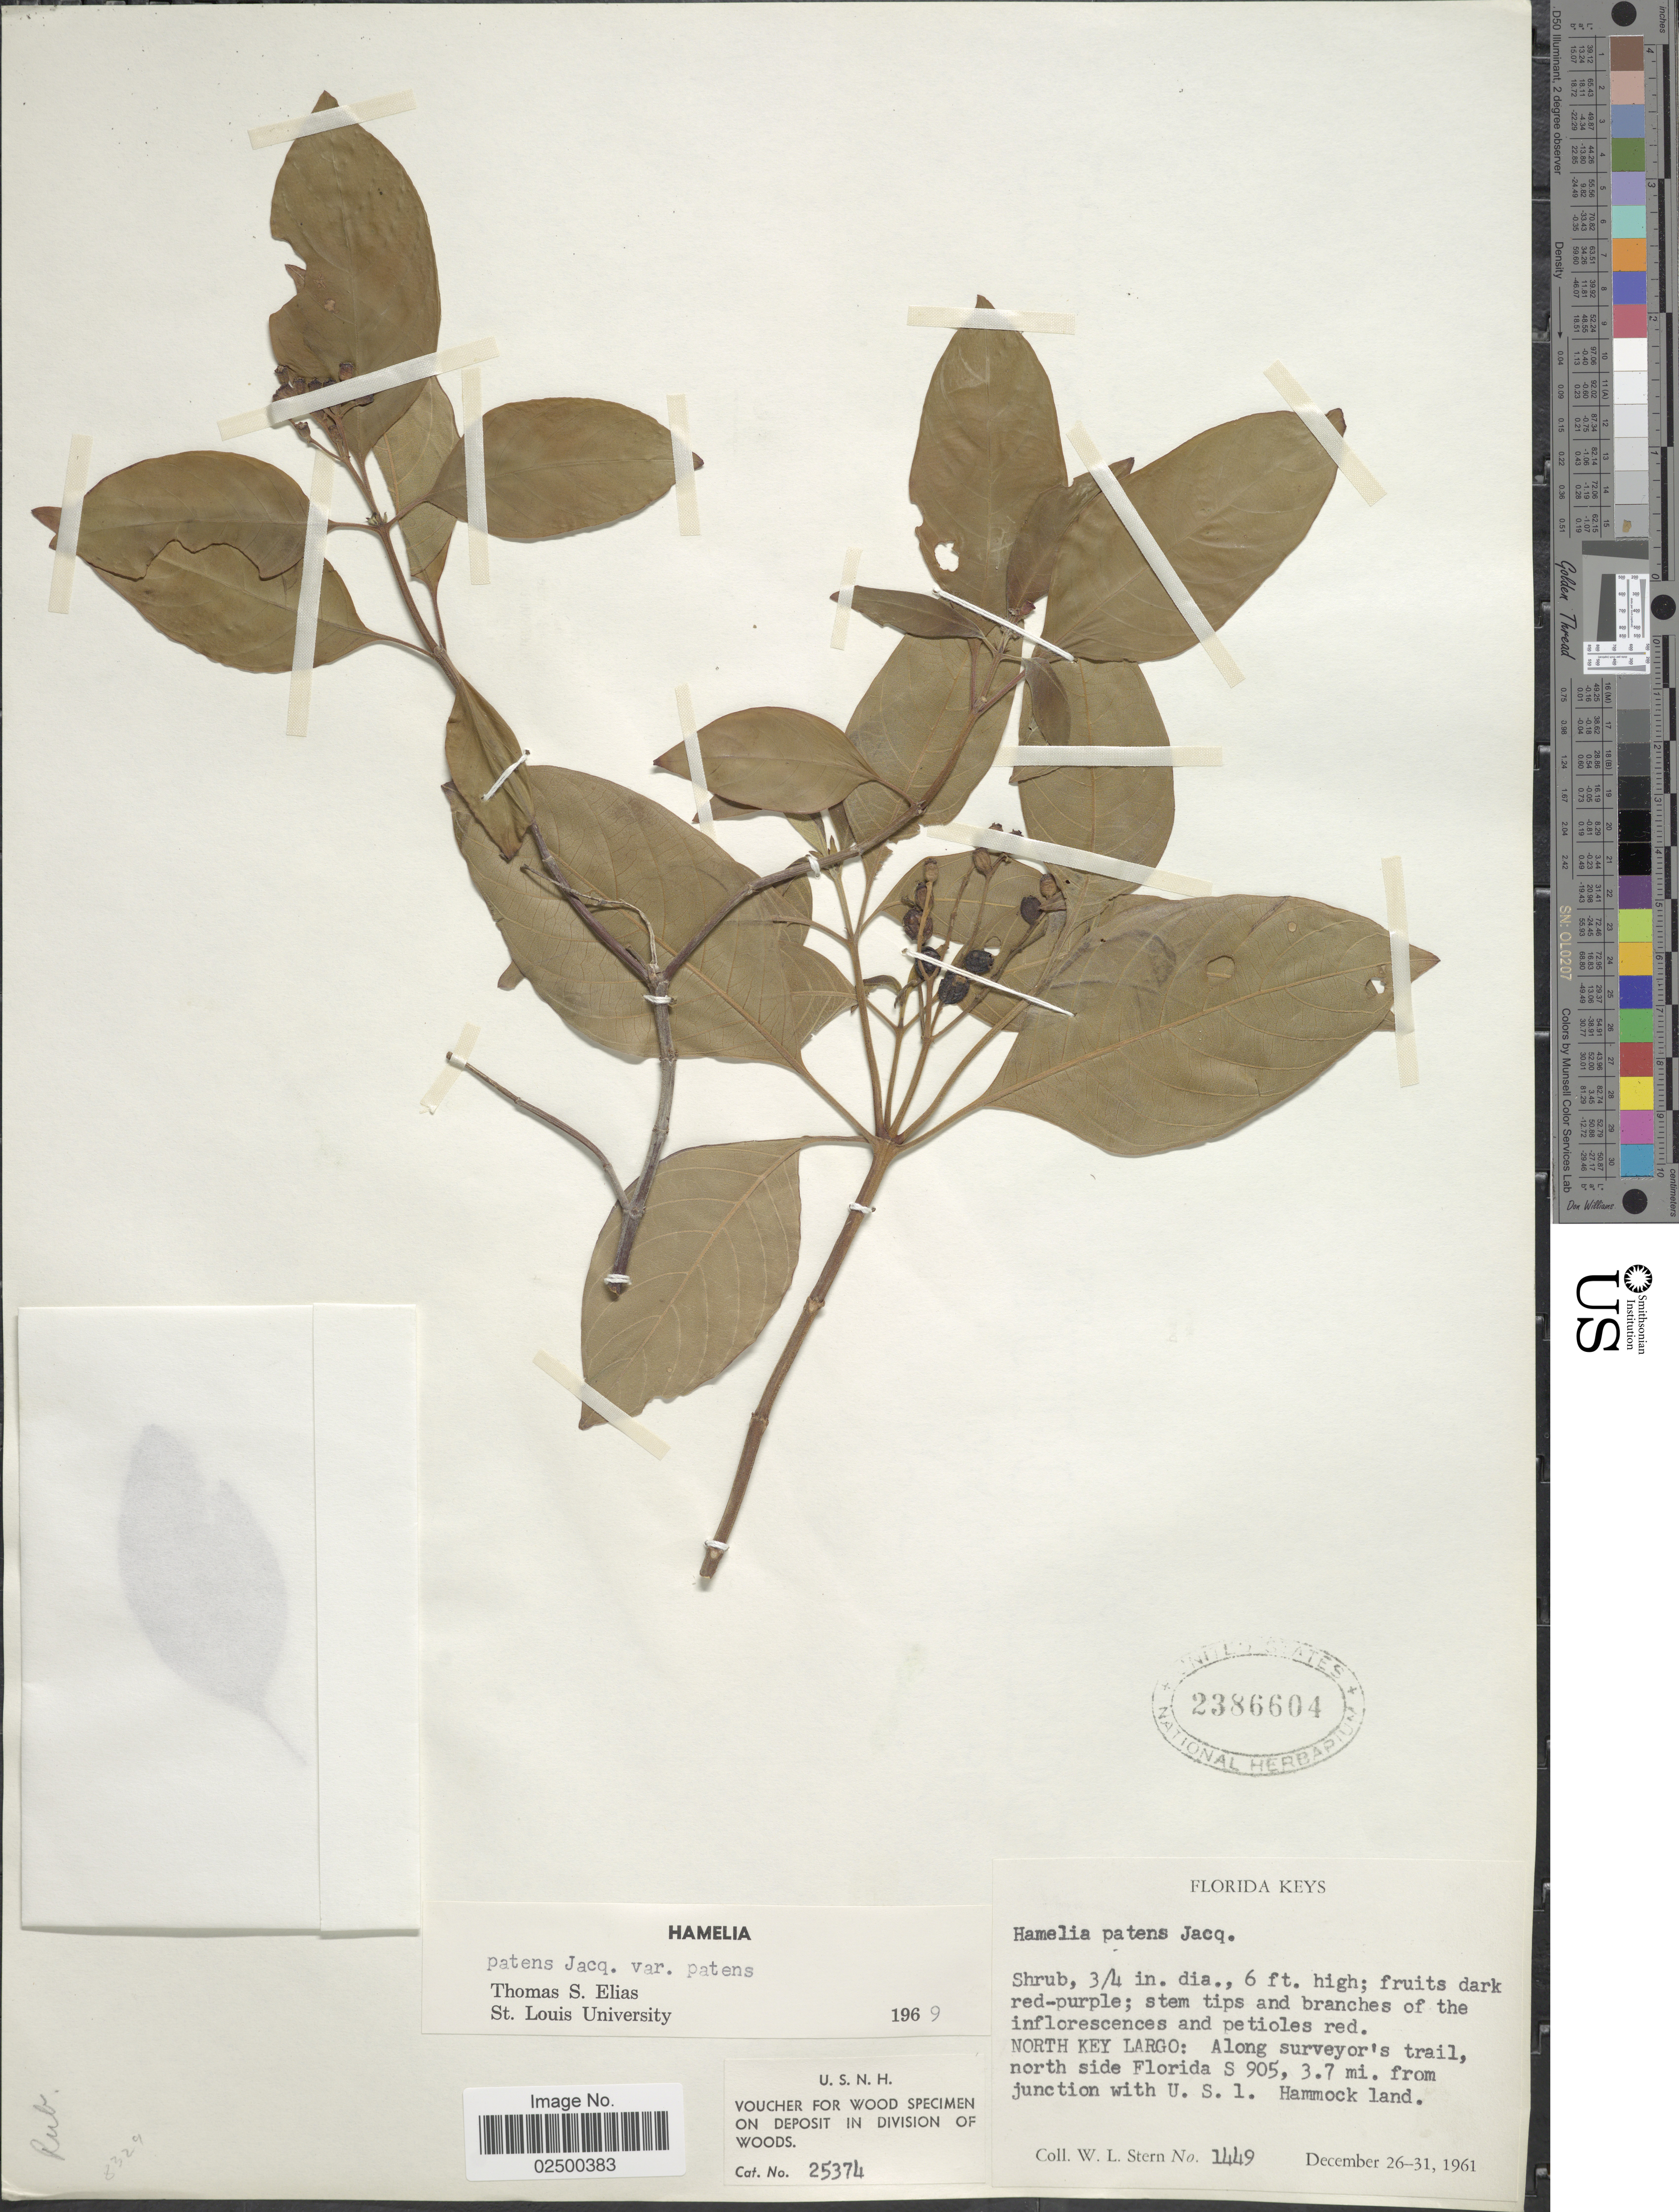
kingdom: Plantae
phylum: Tracheophyta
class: Magnoliopsida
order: Gentianales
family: Rubiaceae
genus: Hamelia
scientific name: Hamelia patens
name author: Jacq.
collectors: W. L. Stern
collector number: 1449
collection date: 1961-12-26/1961-12-31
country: United States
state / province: Florida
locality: North Key Largo: Along surveyor's trail, north side Florida S 905, 3.7 mi. from junction with U.S. 1, Hammock land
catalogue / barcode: US 2386604